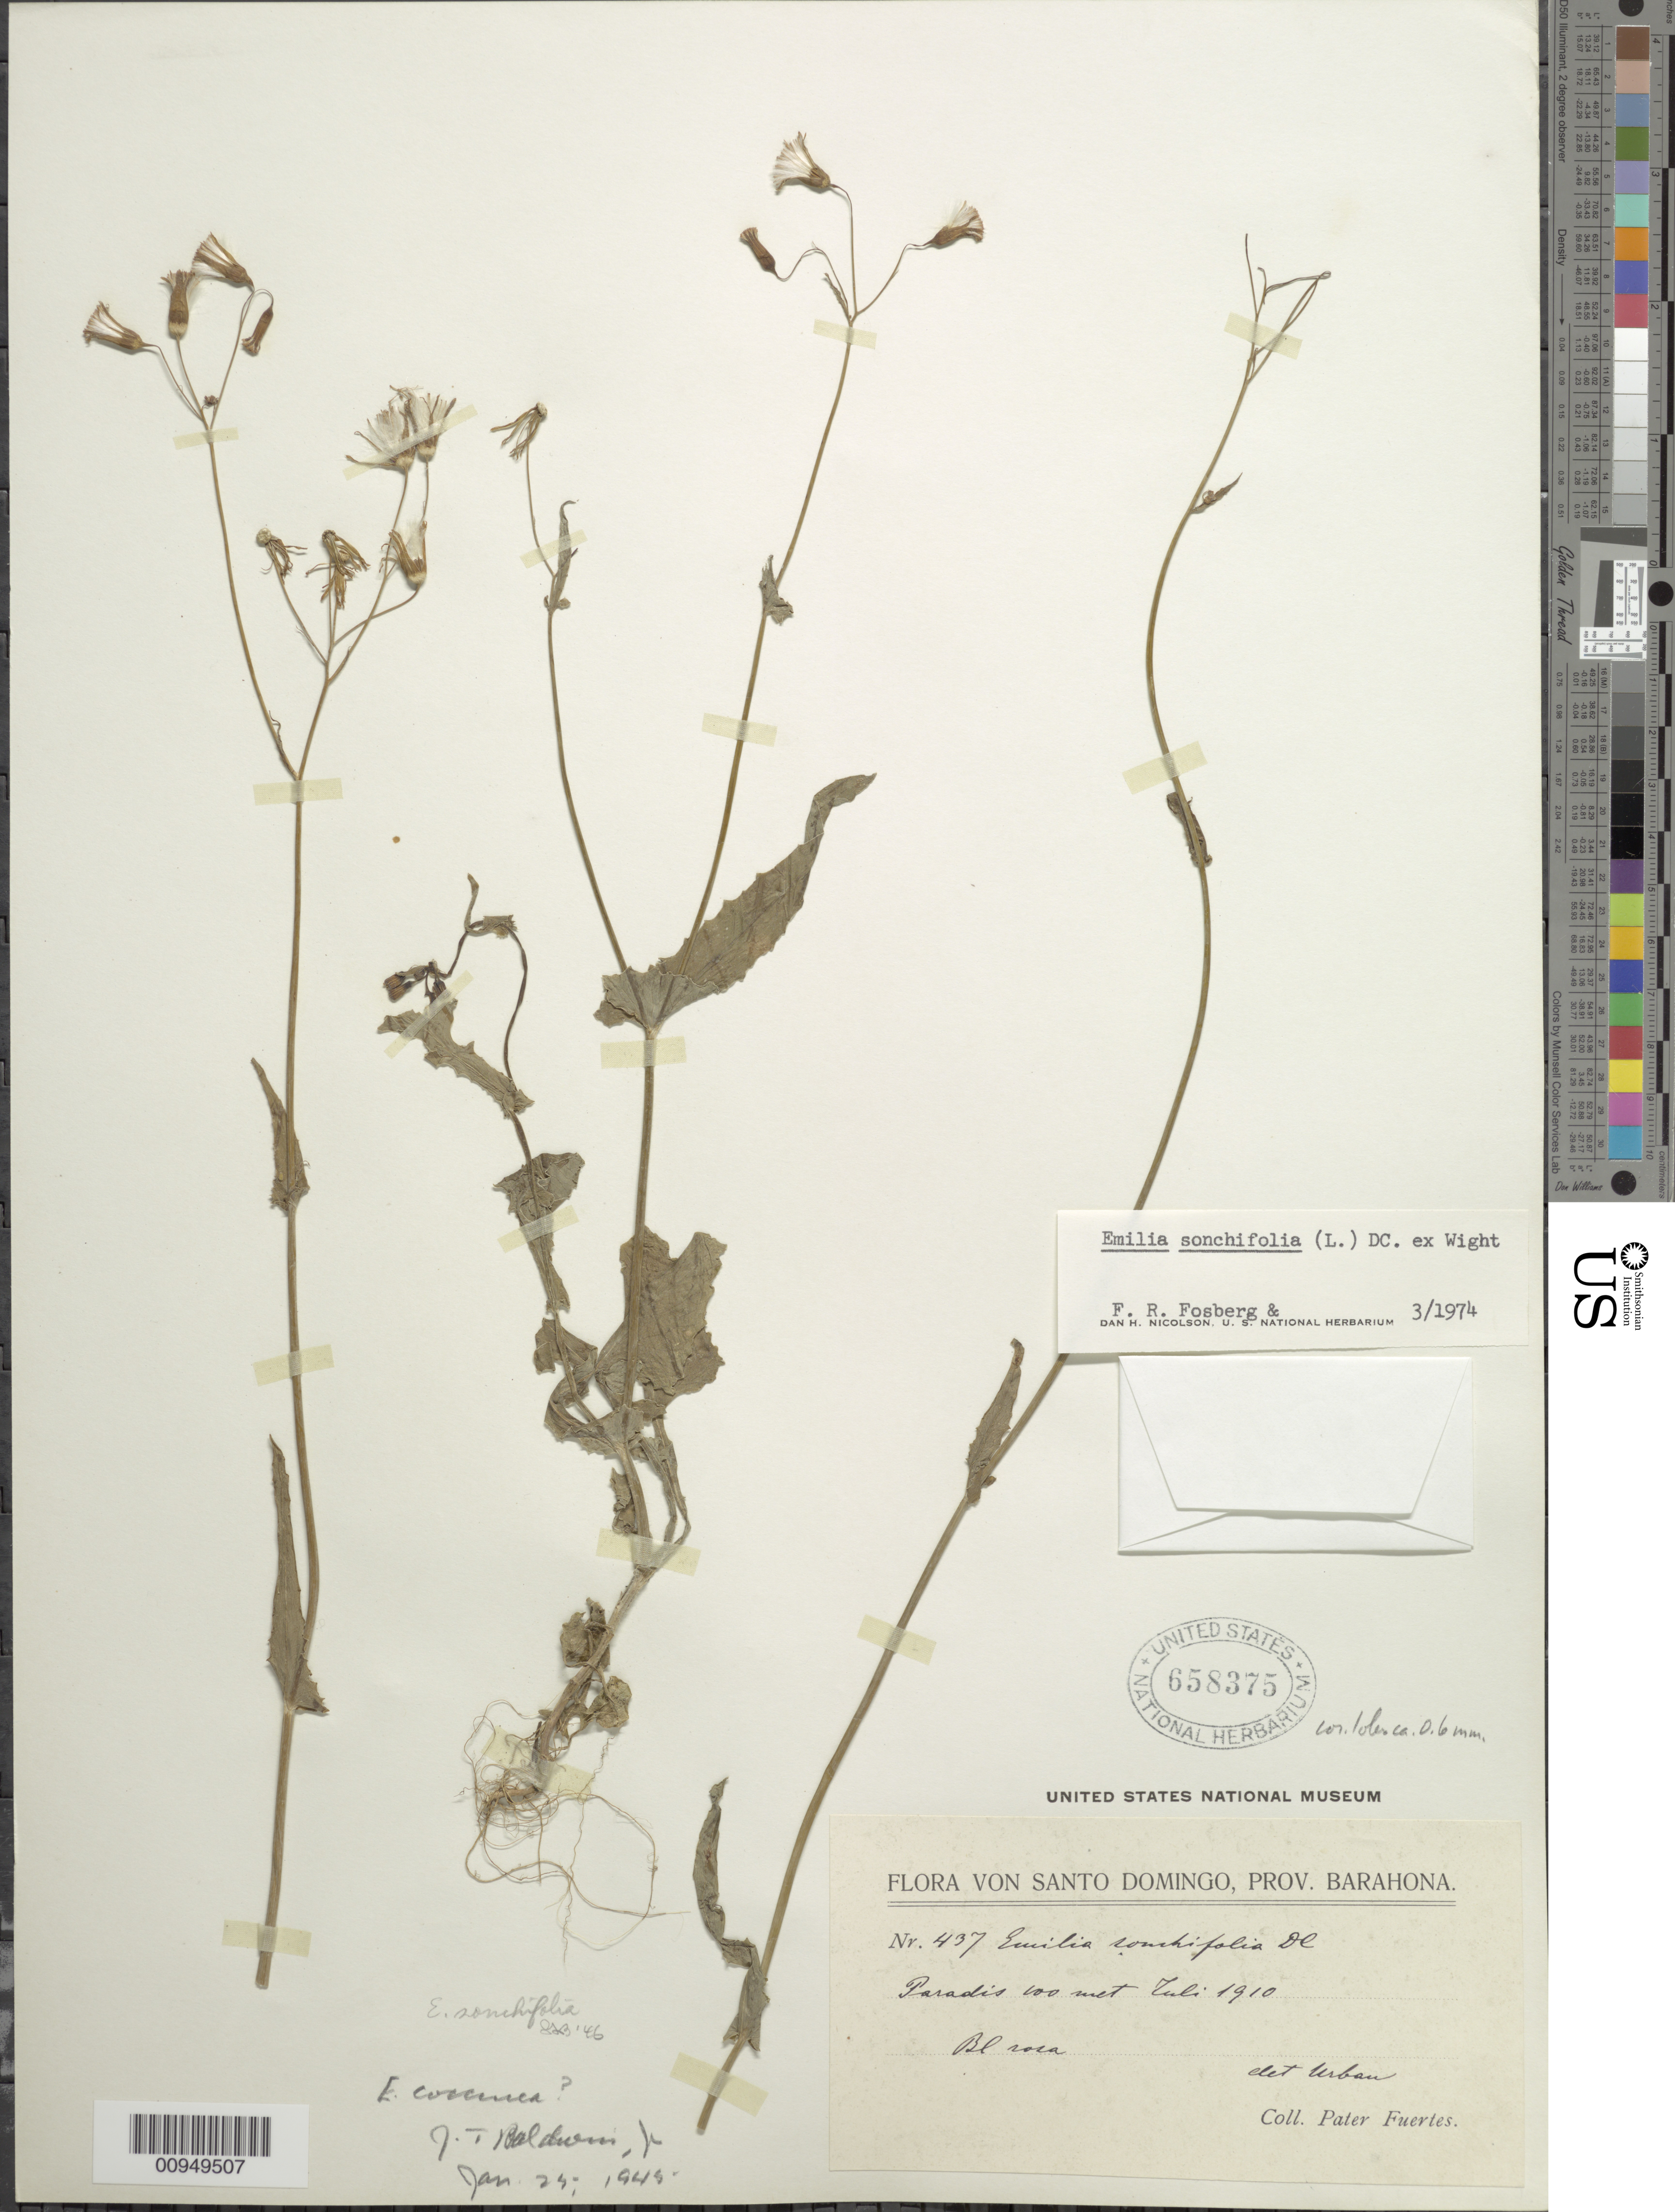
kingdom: Plantae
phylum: Tracheophyta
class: Magnoliopsida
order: Asterales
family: Asteraceae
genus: Emilia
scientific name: Emilia sonchifolia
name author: (L.) DC.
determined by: Fosberg, F. R.; Nicolson, D. H.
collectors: M. D. Fuertes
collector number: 437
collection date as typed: Jul 1910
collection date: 1910-07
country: Dominican Republic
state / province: Barahona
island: Hispaniola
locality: Paradis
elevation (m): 100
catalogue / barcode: US 658375